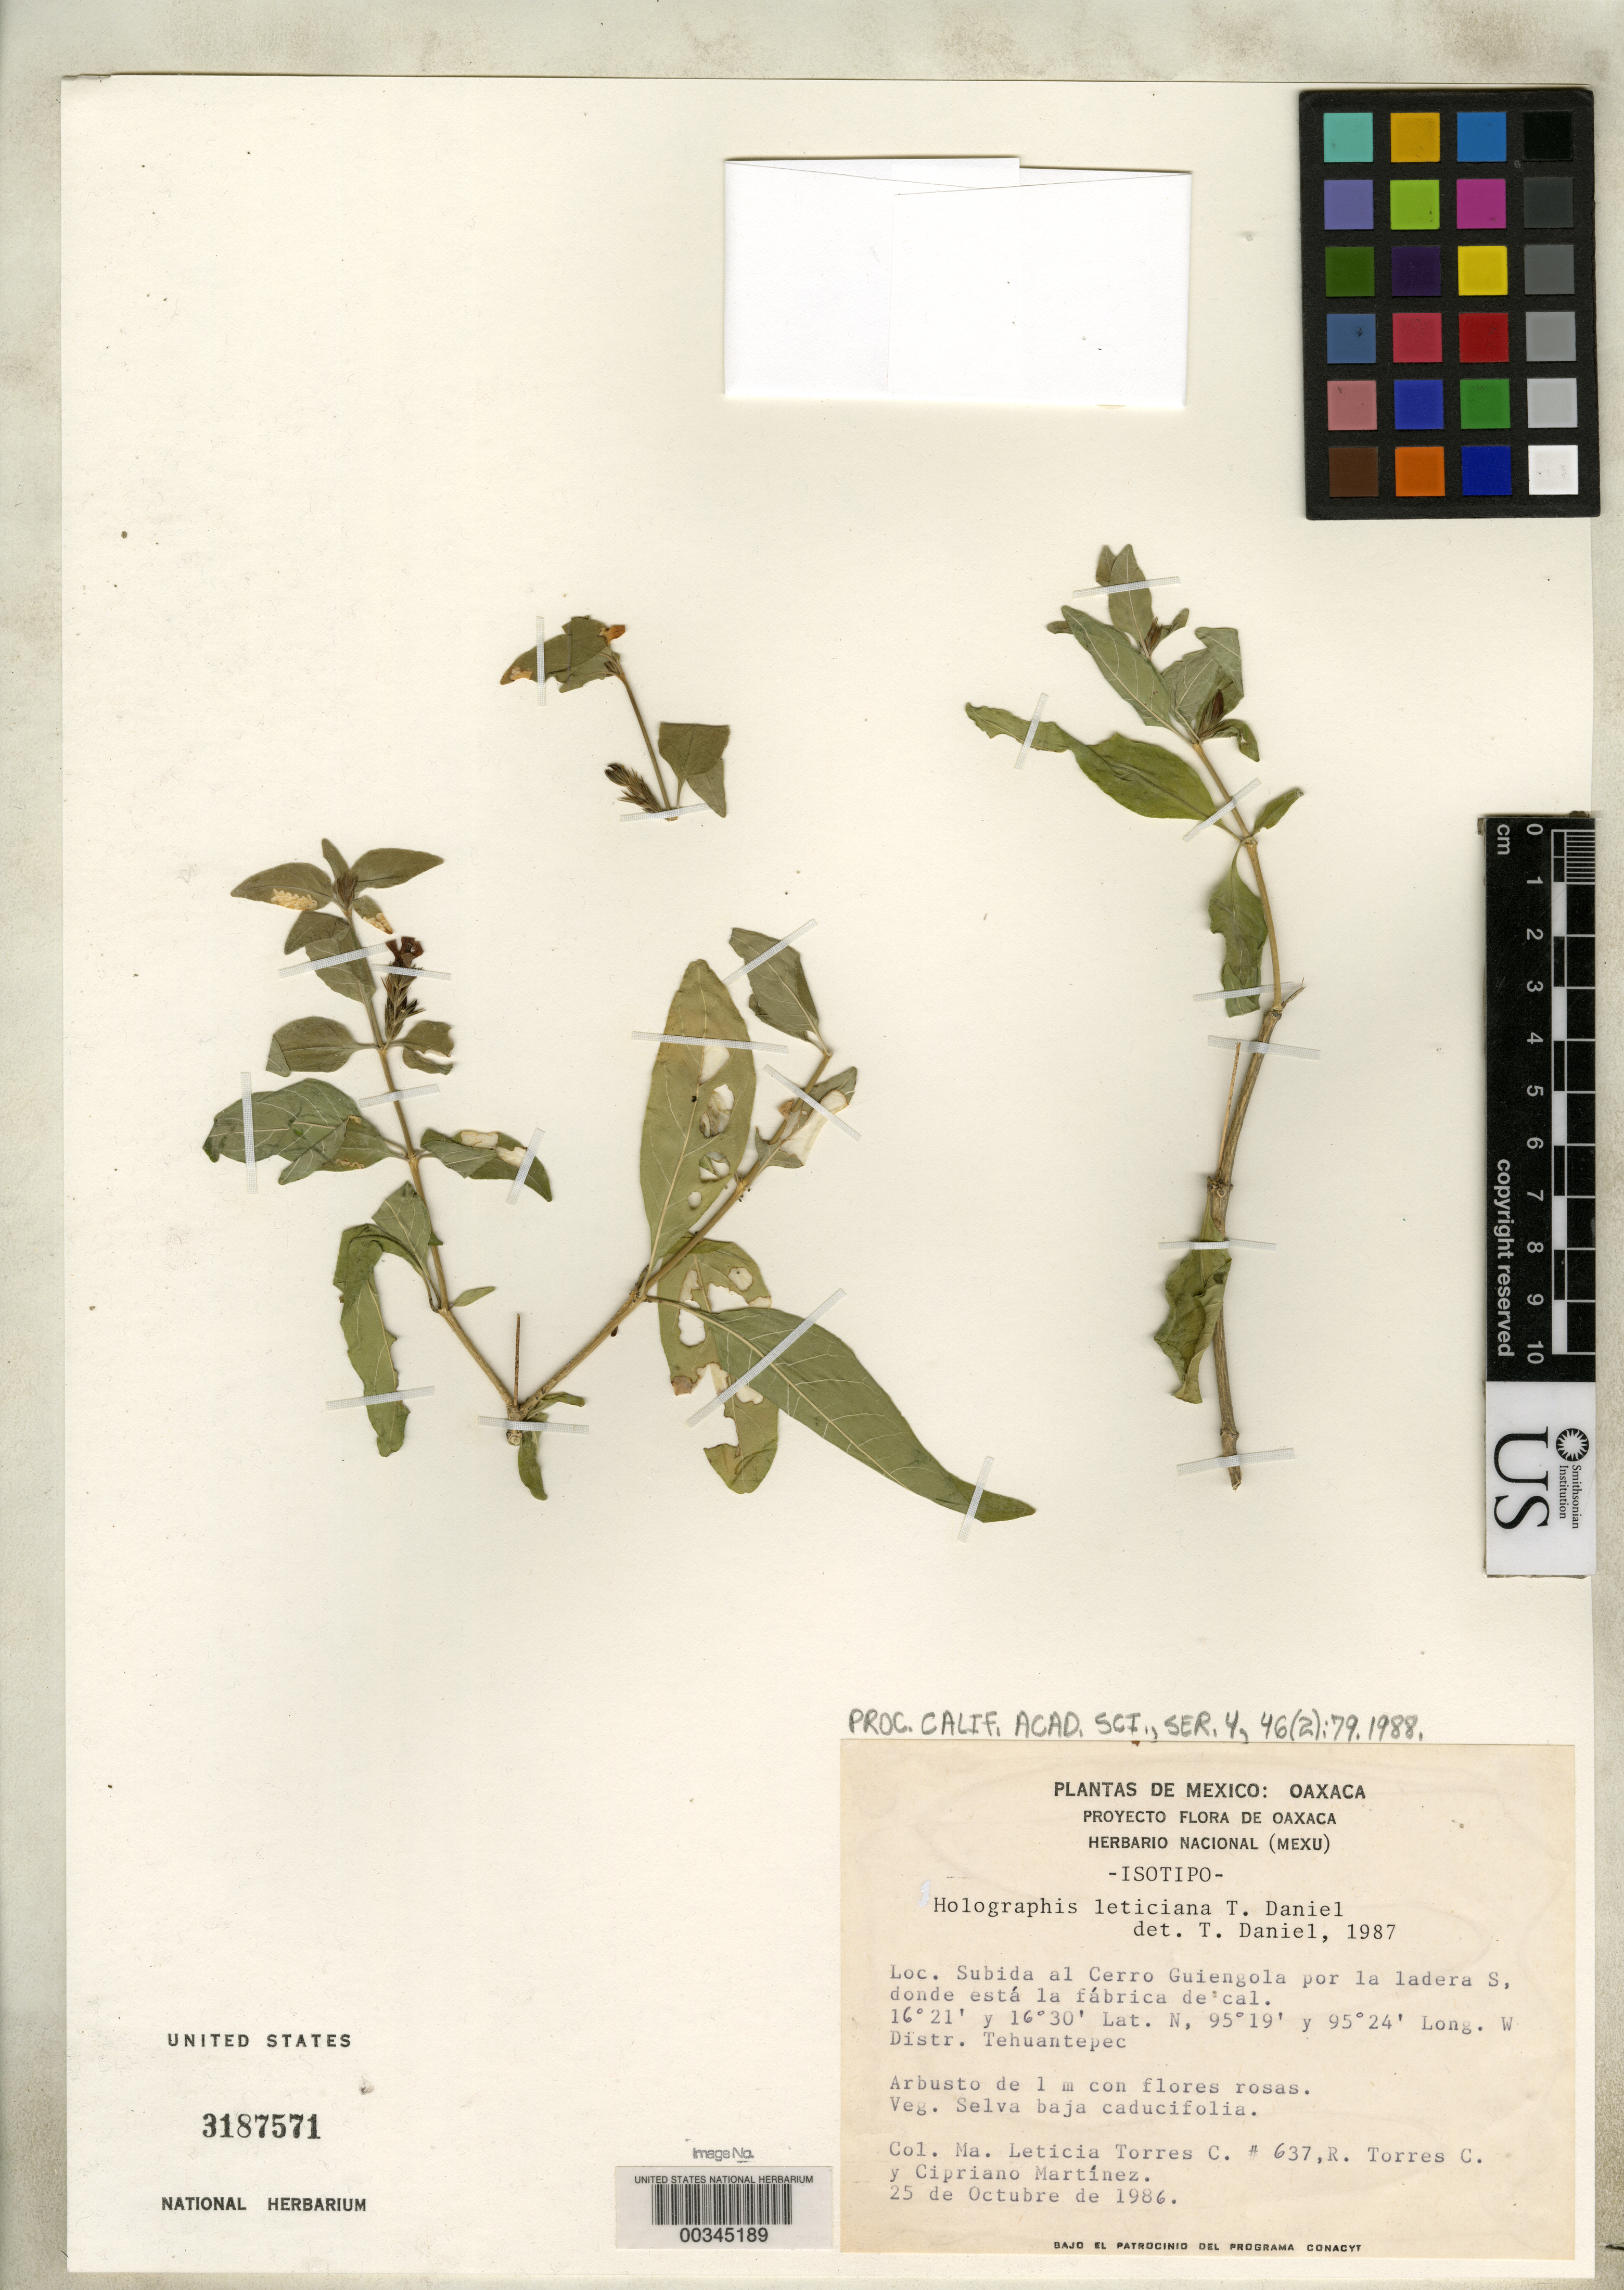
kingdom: Plantae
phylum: Tracheophyta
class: Magnoliopsida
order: Lamiales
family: Acanthaceae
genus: Holographis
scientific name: Holographis leticiana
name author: T.F. Daniel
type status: Isotype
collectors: L. Torres, R. Torres C. & C. Martínez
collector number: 637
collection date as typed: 25 Oct 1986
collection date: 1986-10-25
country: Mexico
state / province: Oaxaca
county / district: Tehuantepe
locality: Subida al Cerro Guiengola por La ladera S., donde esta La Fabrica de Cal.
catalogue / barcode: US 3187571